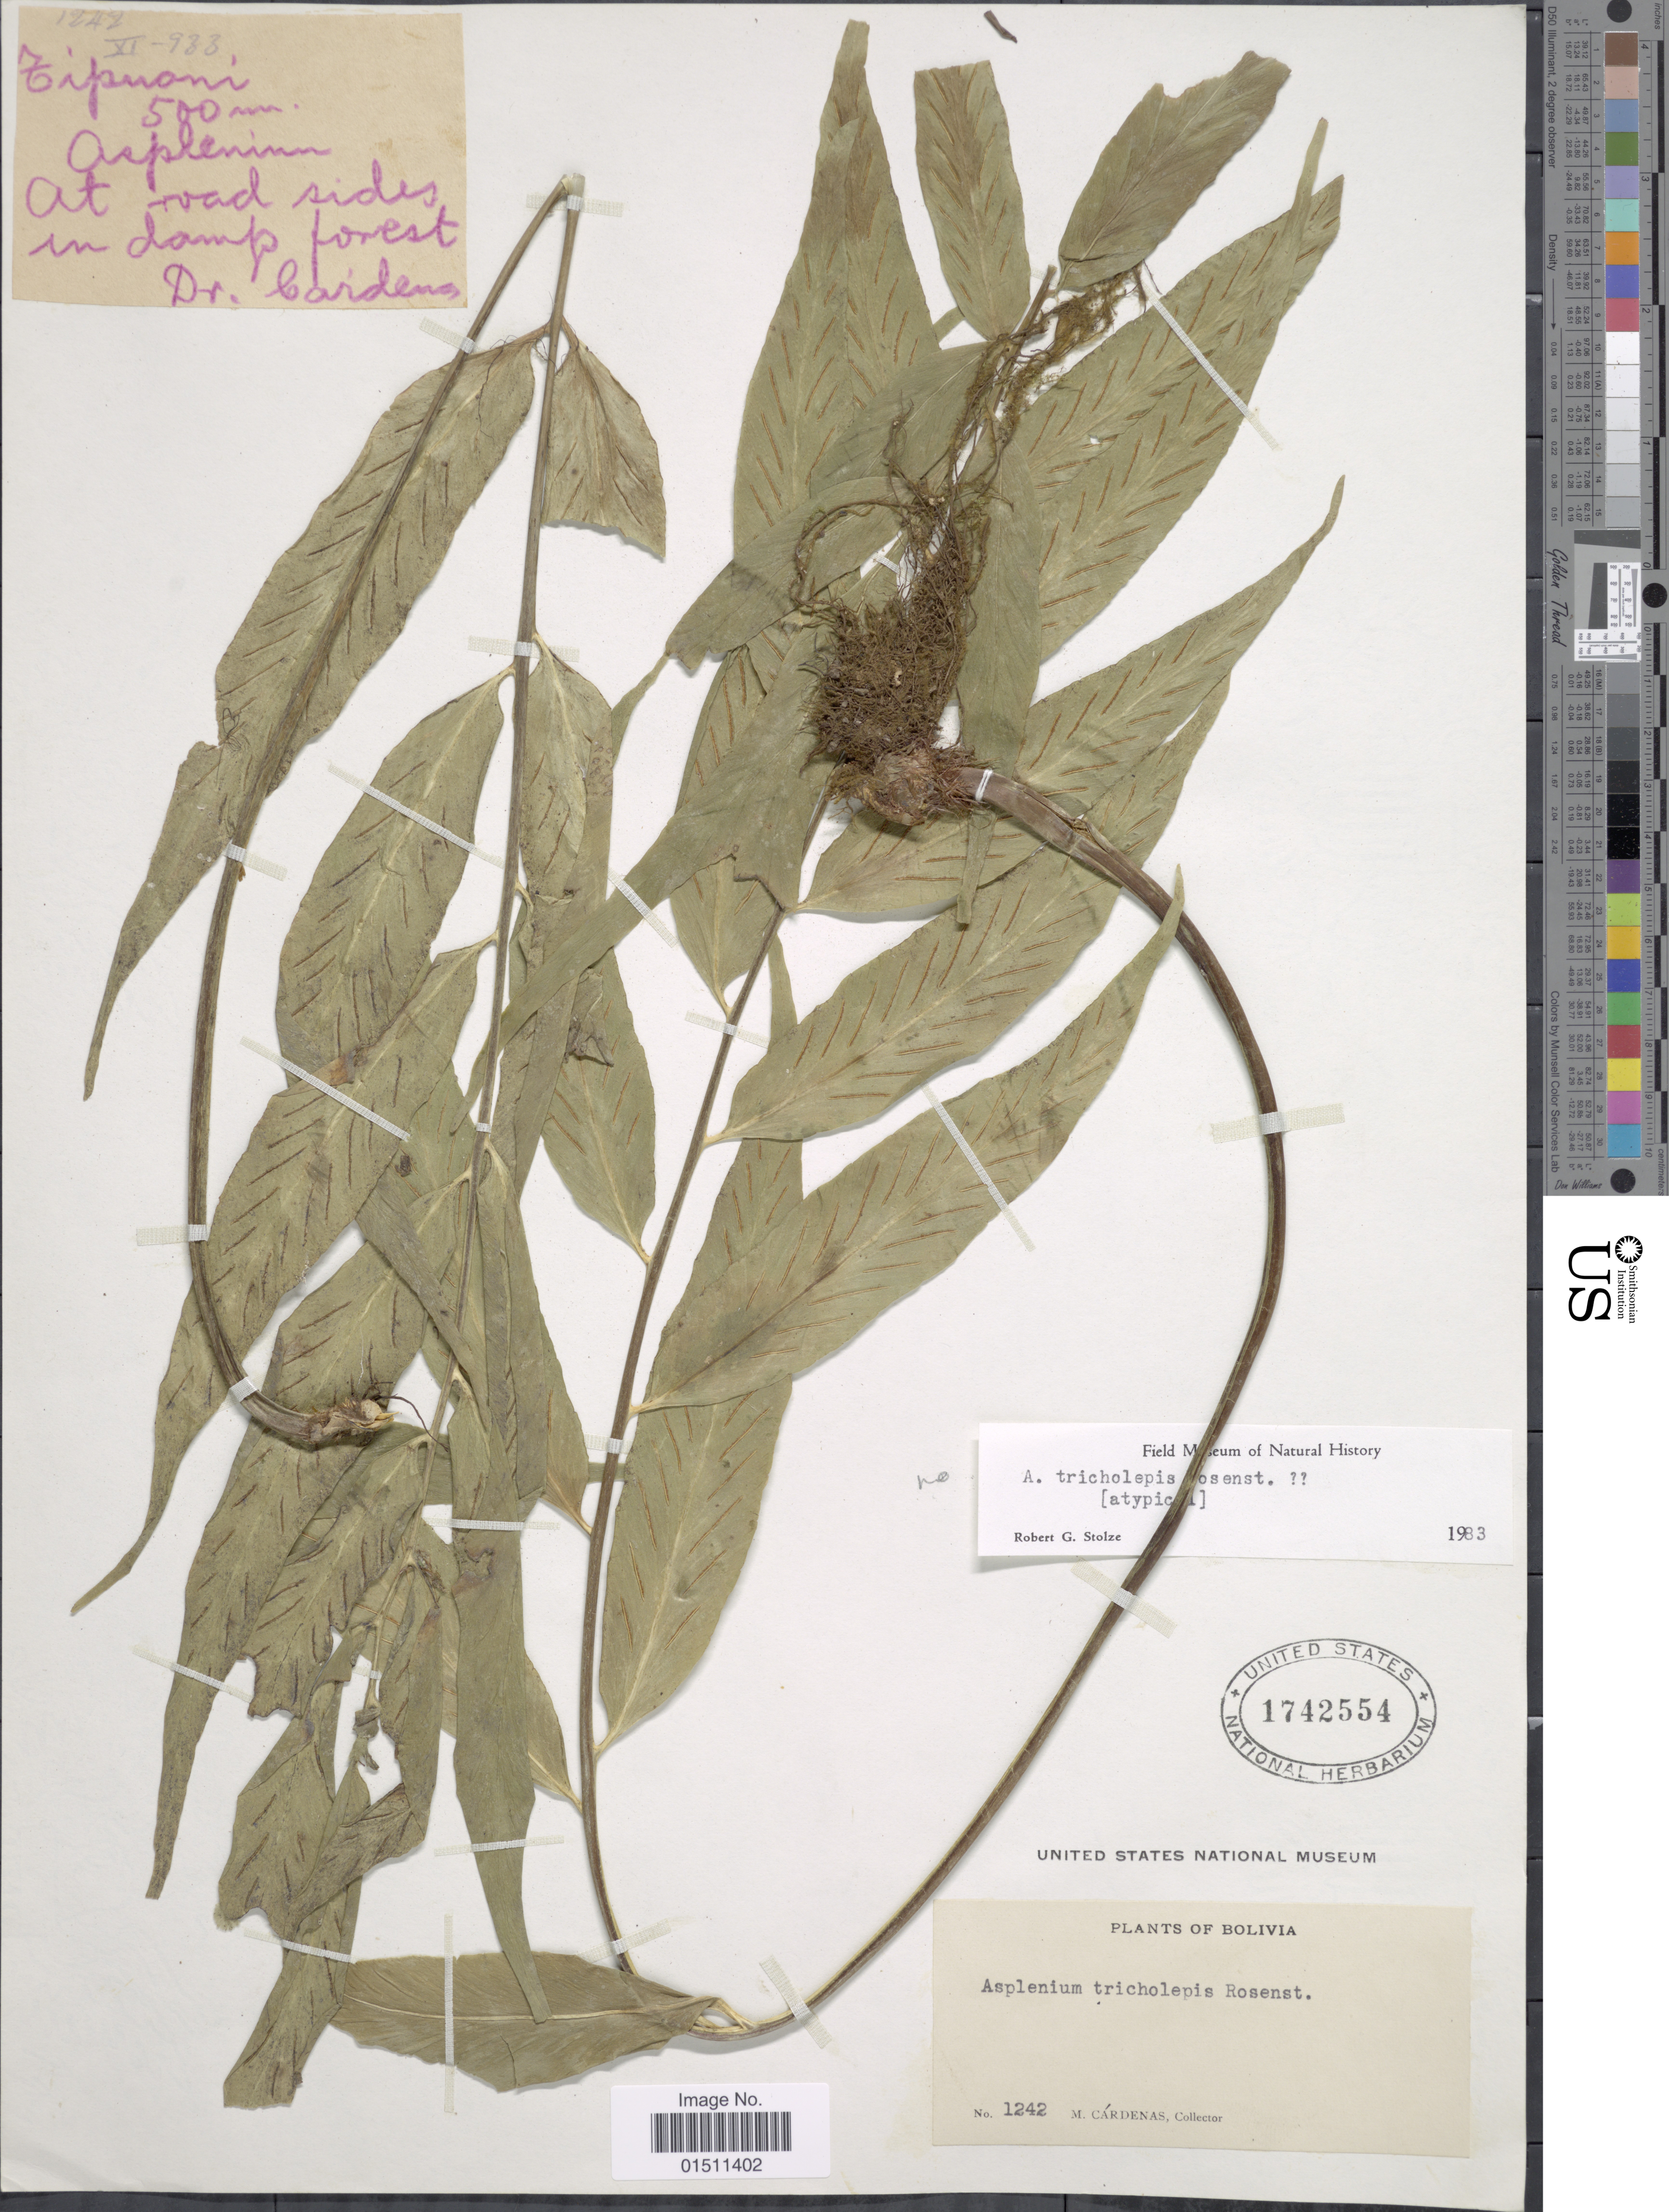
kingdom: Plantae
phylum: Tracheophyta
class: Polypodiopsida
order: Polypodiales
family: Aspleniaceae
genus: Asplenium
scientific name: Asplenium juglandifolium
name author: Lam.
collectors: M. Cárdenas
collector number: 1242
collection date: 1933-11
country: Bolivia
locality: Bolivia, Zipnani, at road sides in damp forest.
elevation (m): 500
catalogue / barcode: US 1742554